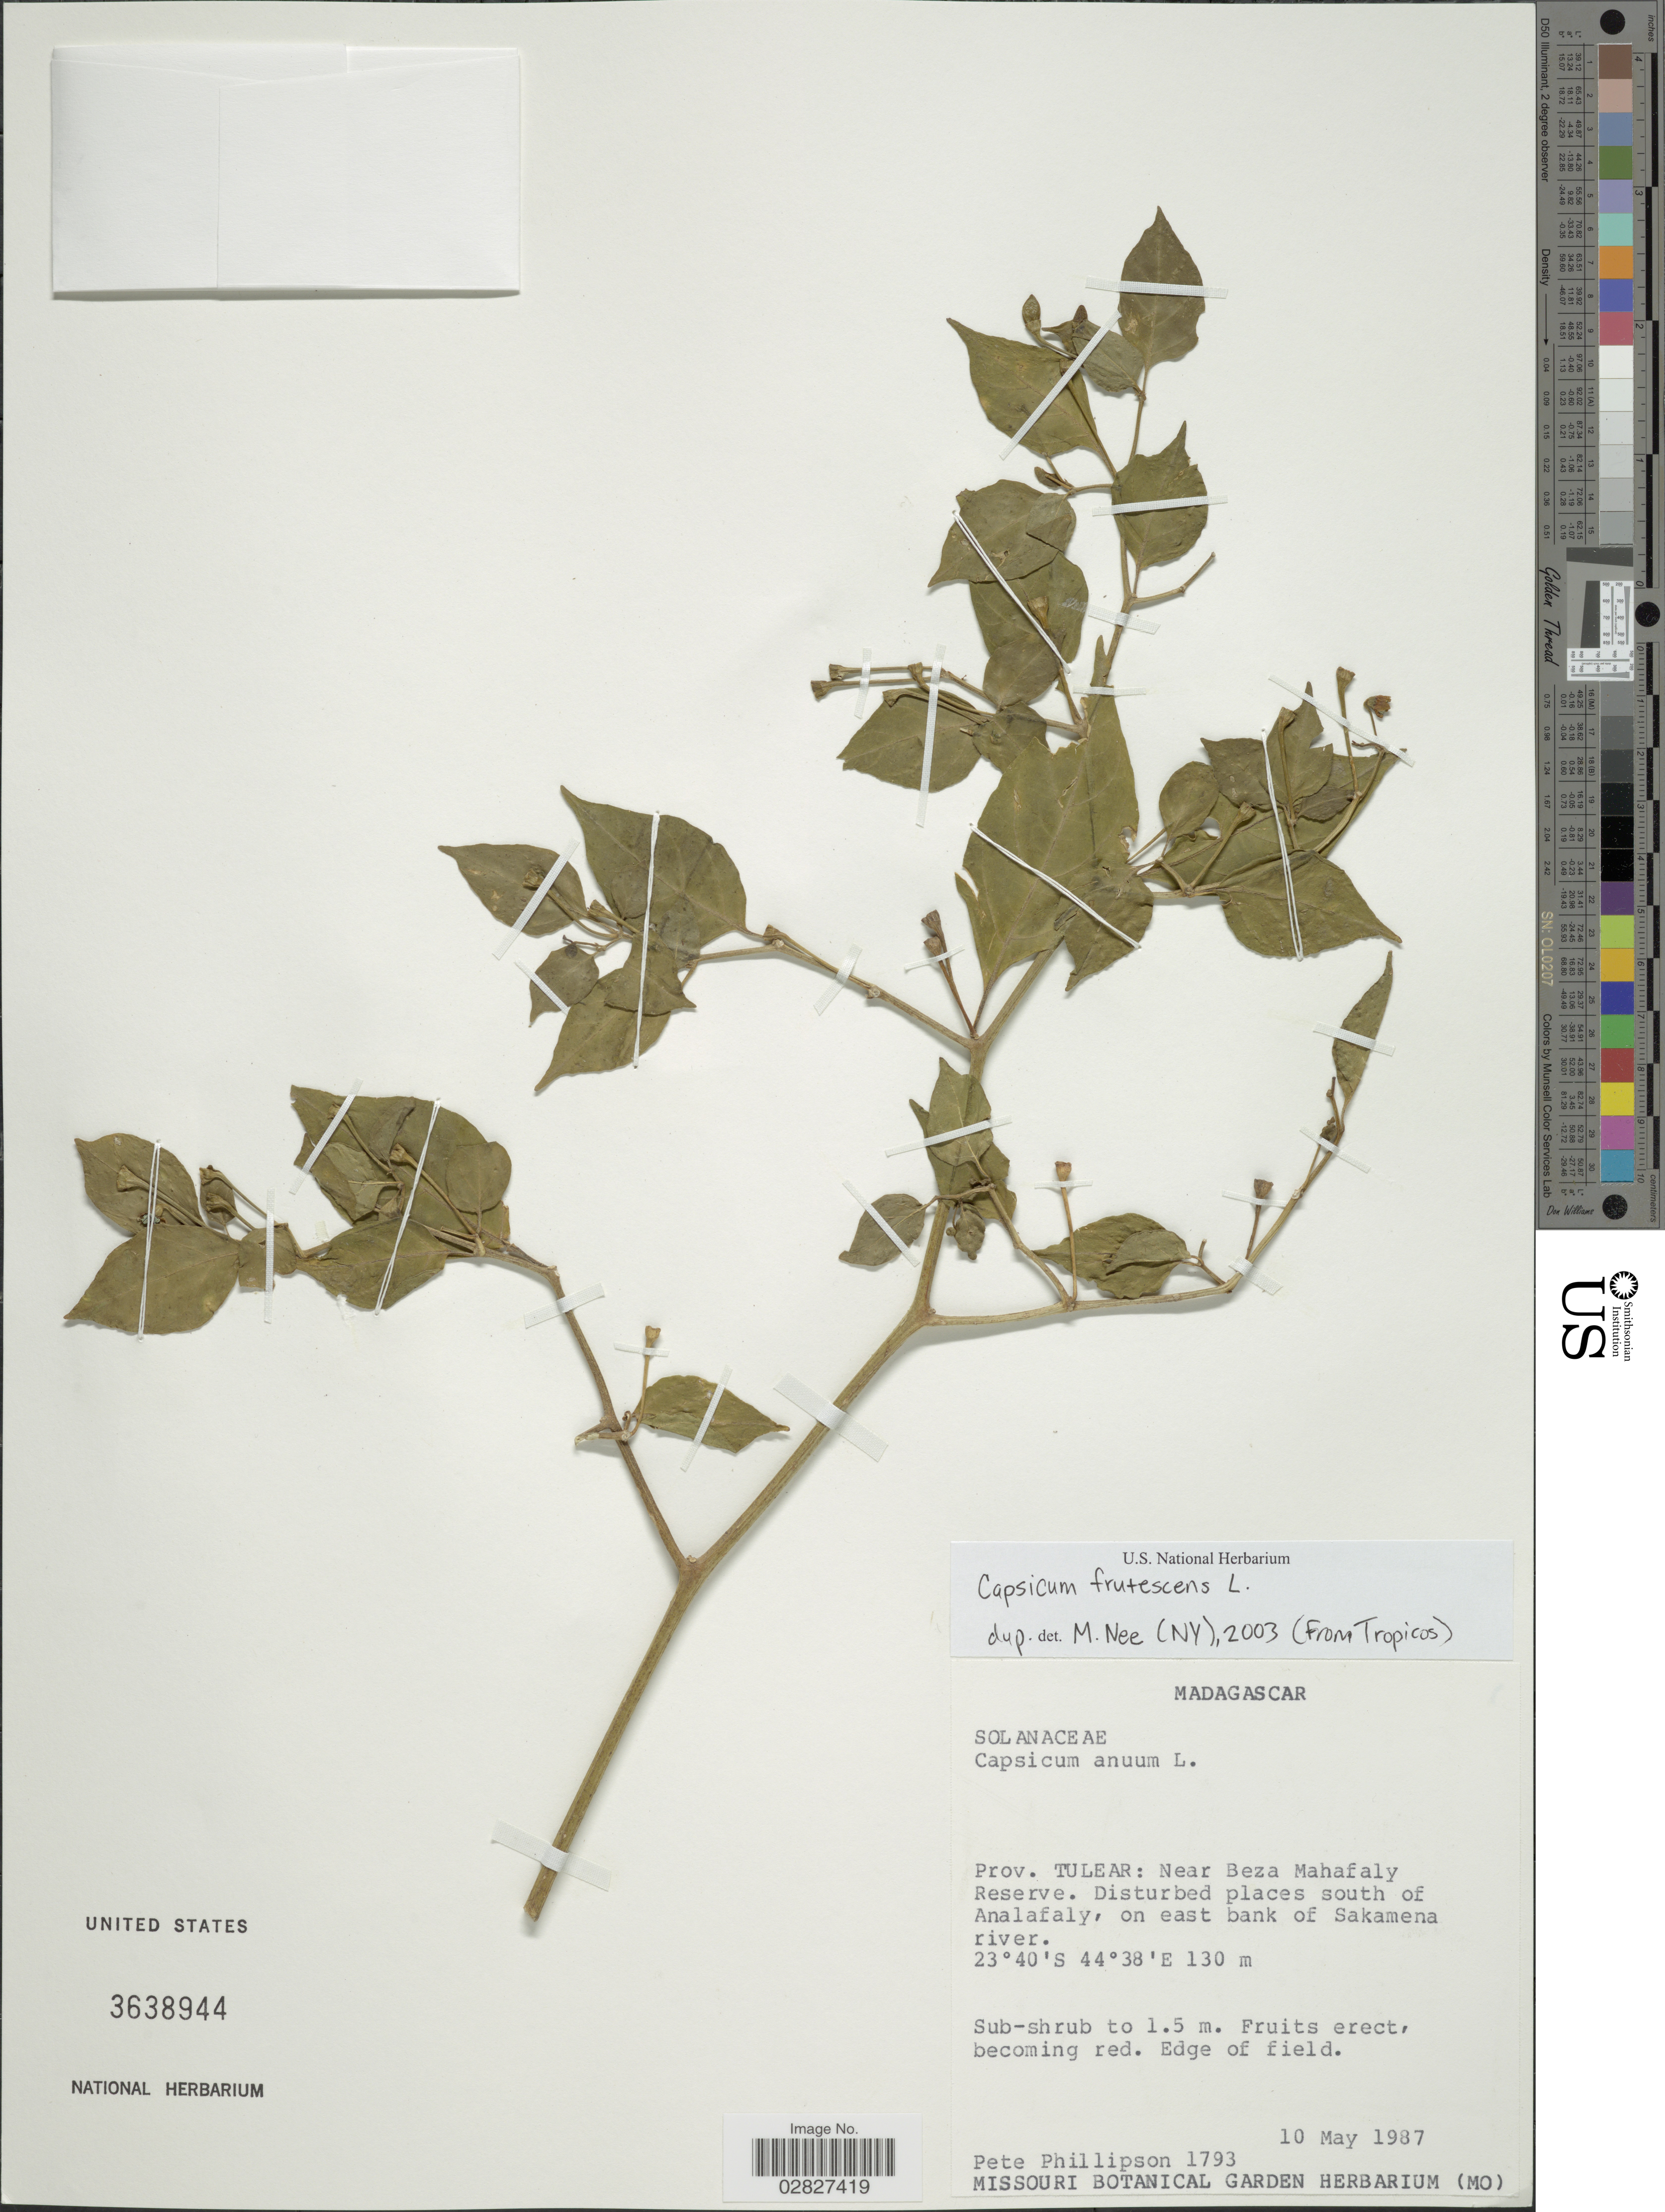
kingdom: Plantae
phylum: Tracheophyta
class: Magnoliopsida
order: Solanales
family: Solanaceae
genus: Capsicum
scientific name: Capsicum frutescens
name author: L.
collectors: P. B. Phillipson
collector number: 1793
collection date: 1987-05-10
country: Madagascar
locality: Prov. Tulear: Near Beza Mahafaly Reserve. Disturbed places south of Analafaly, on east bank of Sakamena river.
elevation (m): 130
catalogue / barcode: US 3638944